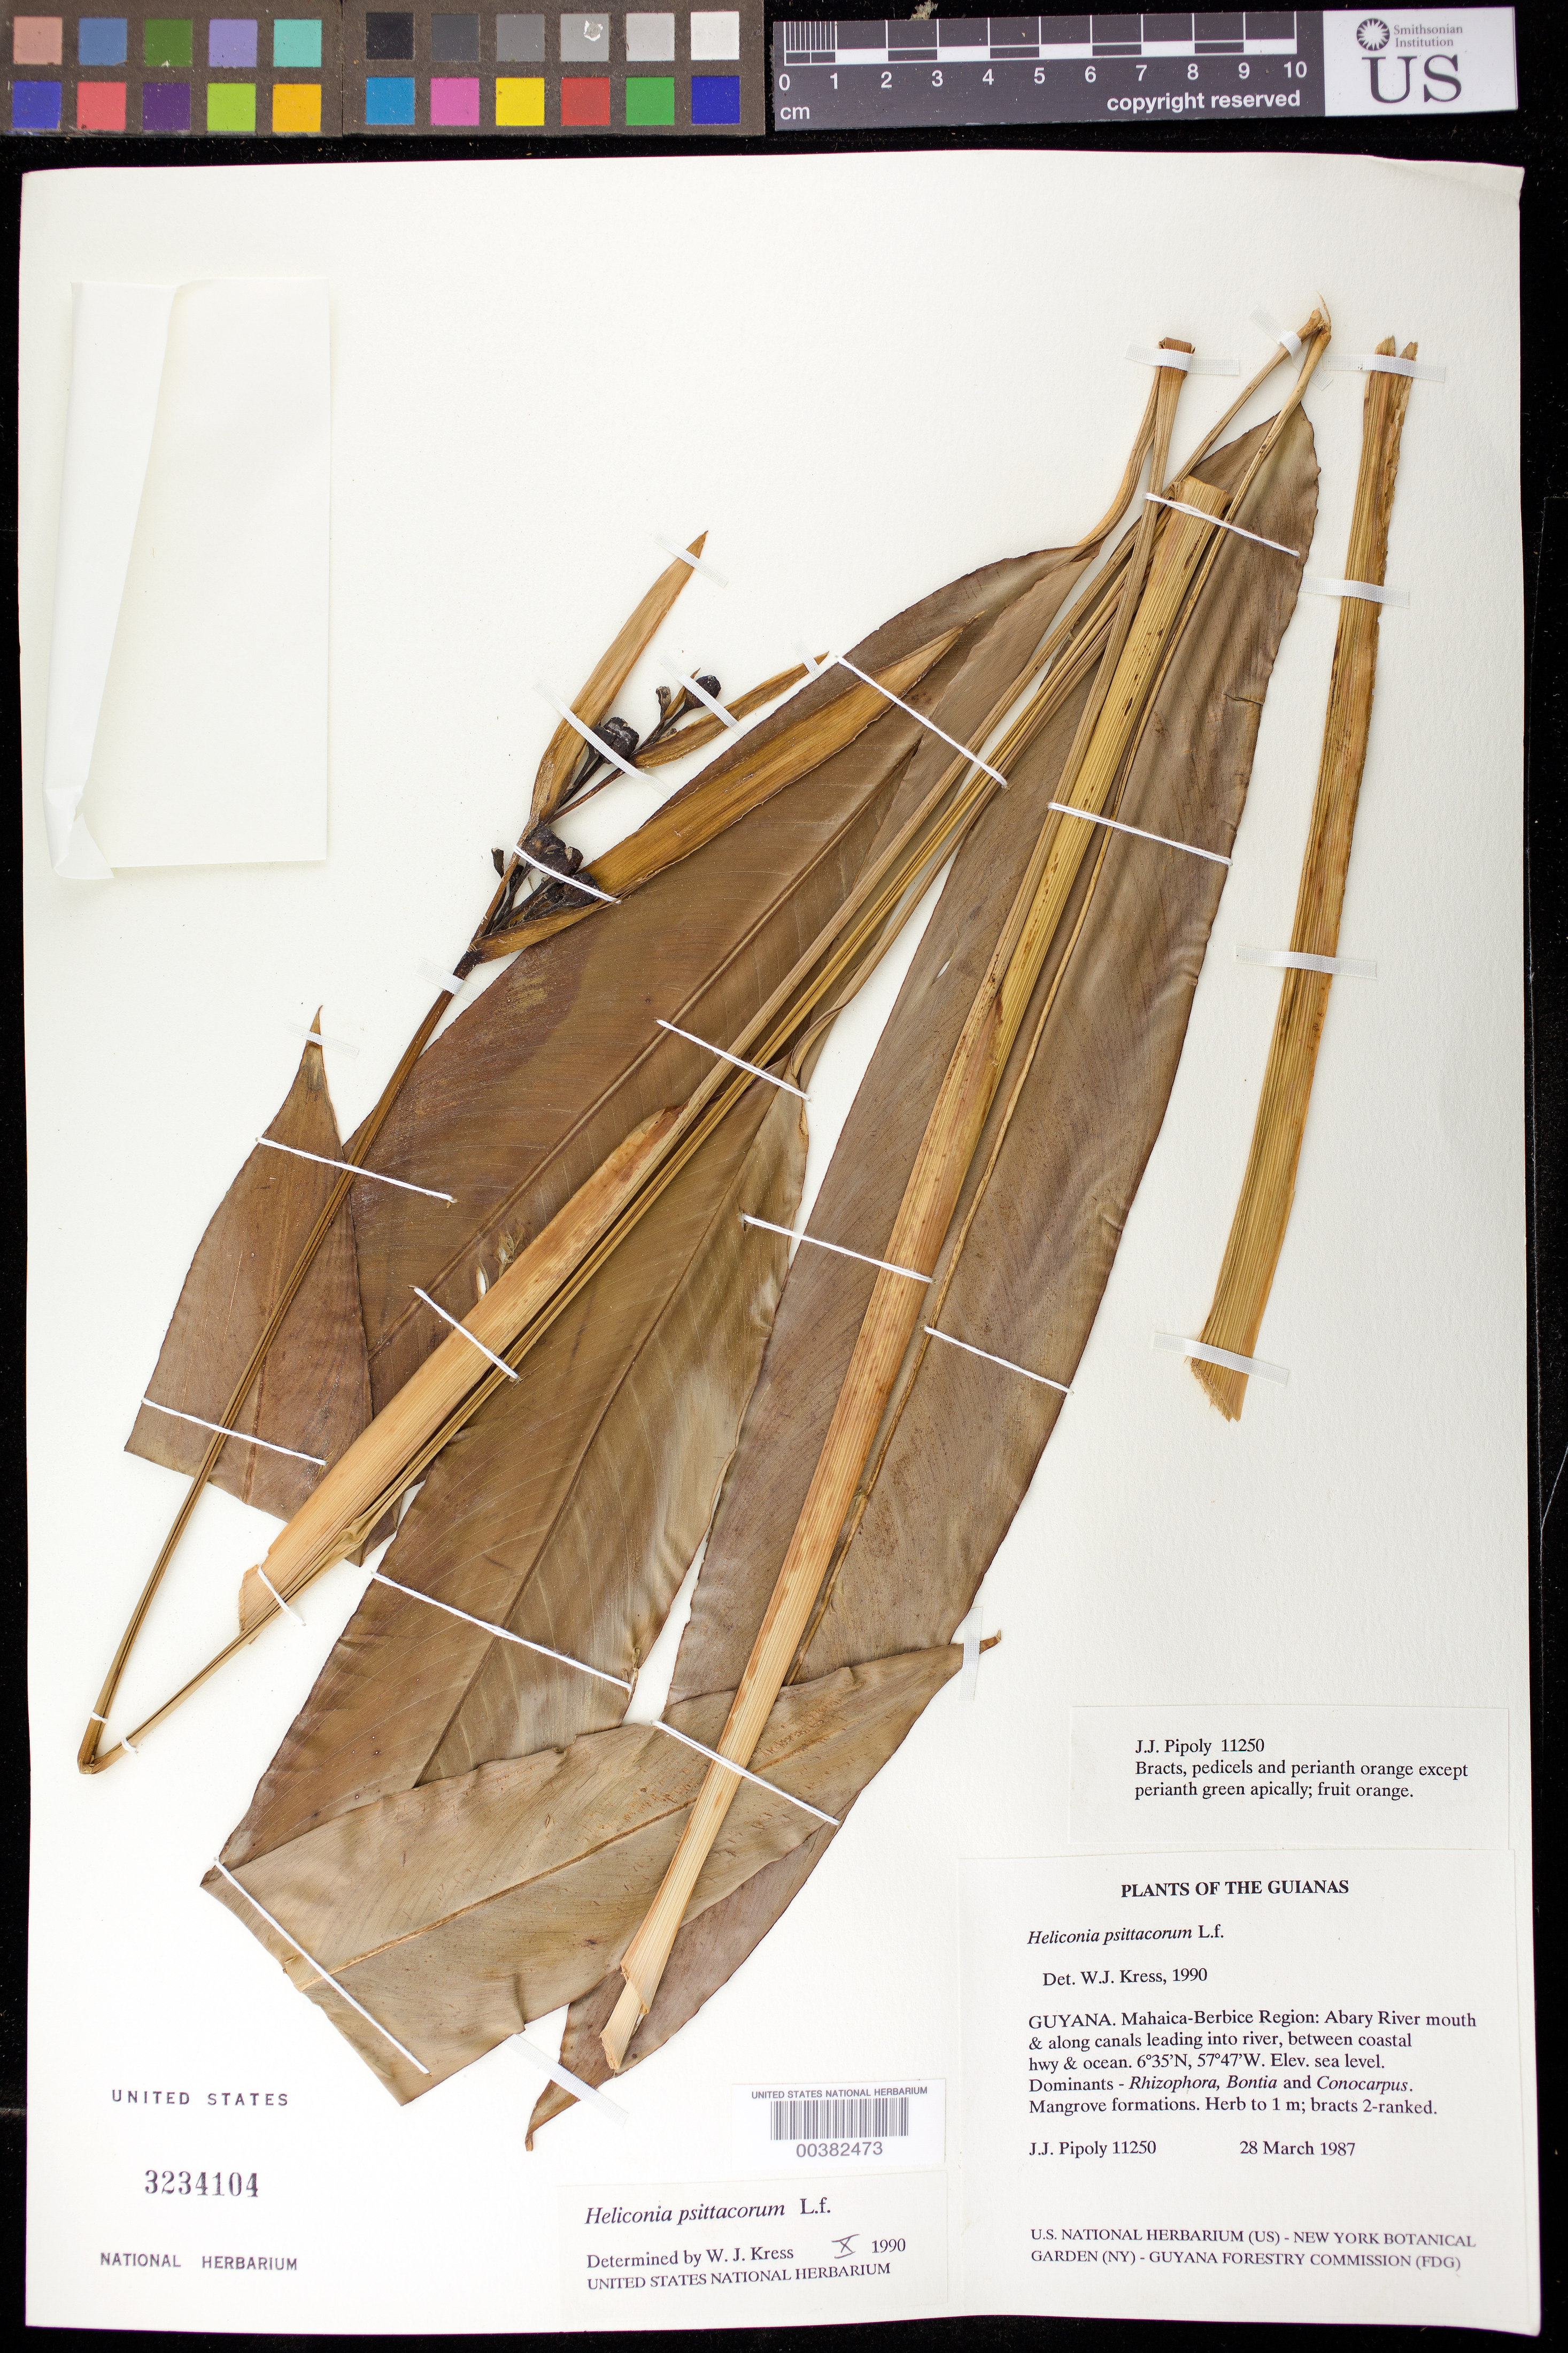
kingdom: Plantae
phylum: Tracheophyta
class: Liliopsida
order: Zingiberales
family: Heliconiaceae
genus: Heliconia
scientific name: Heliconia psittacorum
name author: L. f.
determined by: Kress, W. J., (US), Smithsonian Institution - National Museum of Natural History (UNITED STATES)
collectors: J. J. Pipoly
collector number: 11250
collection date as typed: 28 Mar 1987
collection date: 1987-03-28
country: Guyana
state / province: Mahaica-berbice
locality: Abary river mouth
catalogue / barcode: US 3234104